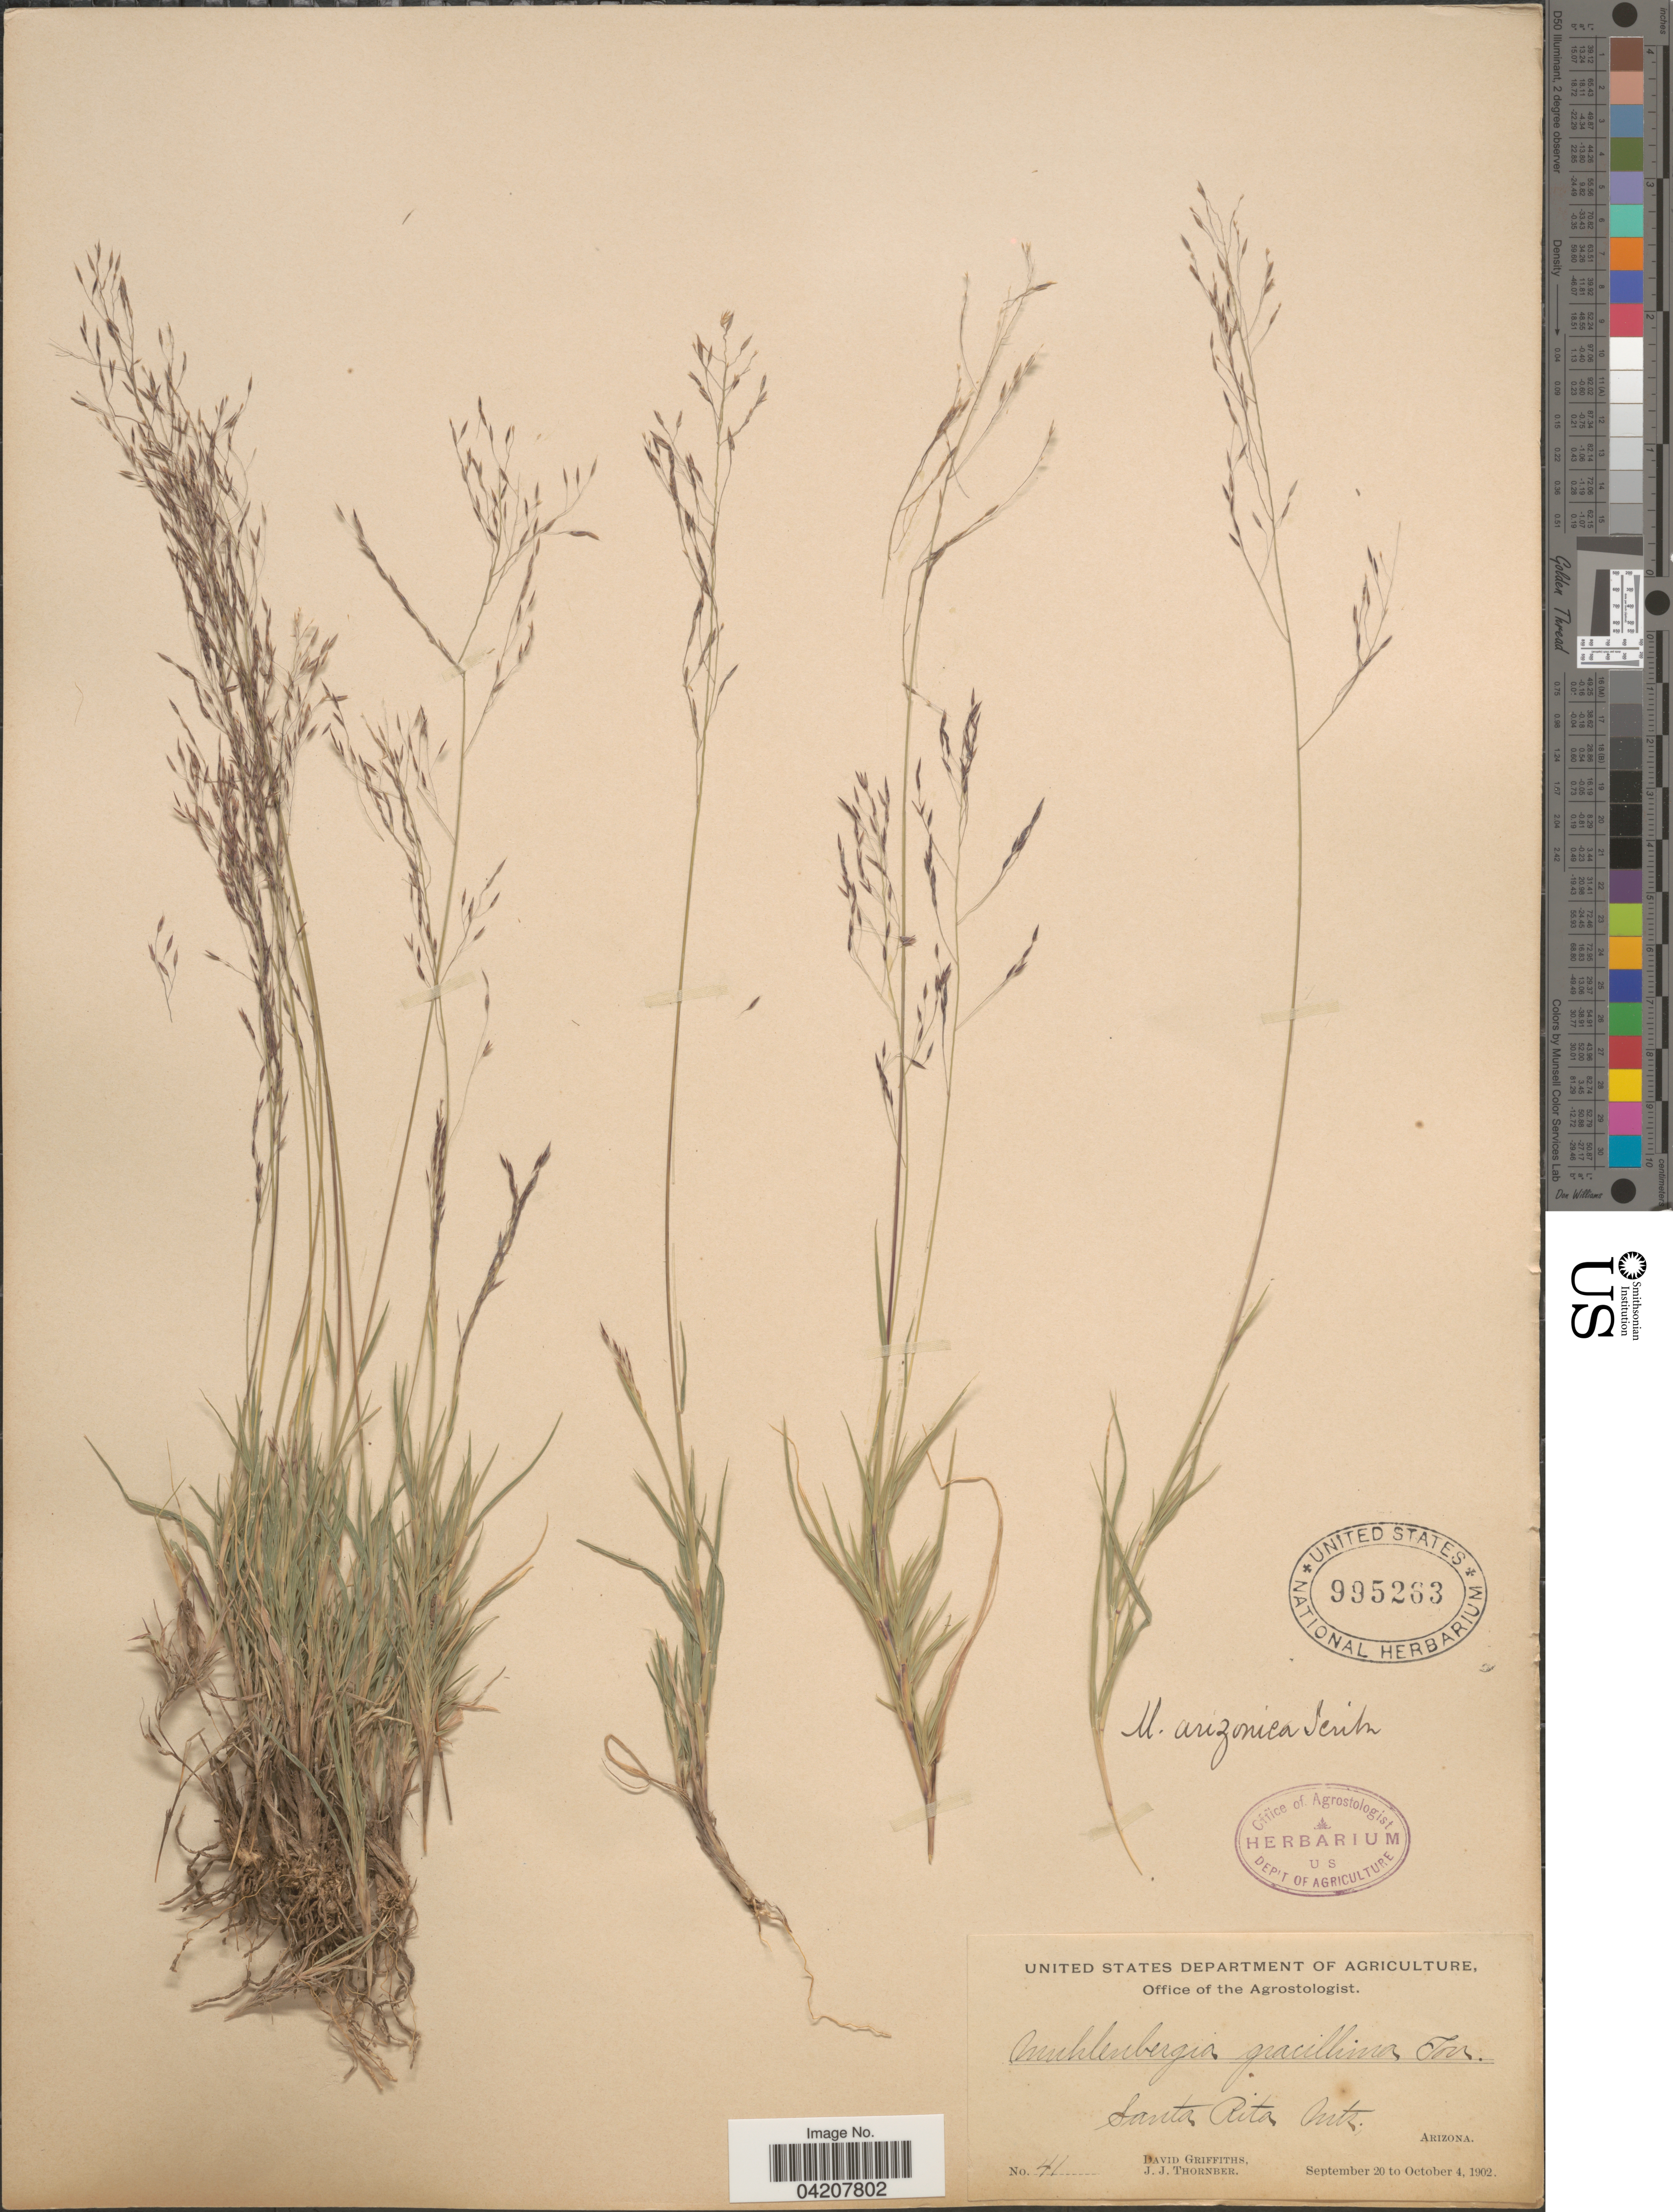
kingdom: Plantae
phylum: Tracheophyta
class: Liliopsida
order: Poales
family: Poaceae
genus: Muhlenbergia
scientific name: Muhlenbergia arizonica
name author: Scribn.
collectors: D. Griffiths & J. Thornber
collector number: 41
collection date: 1902-09-20/1902-10-04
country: United States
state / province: Arizona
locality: Santa Rita Mts.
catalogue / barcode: US 995263